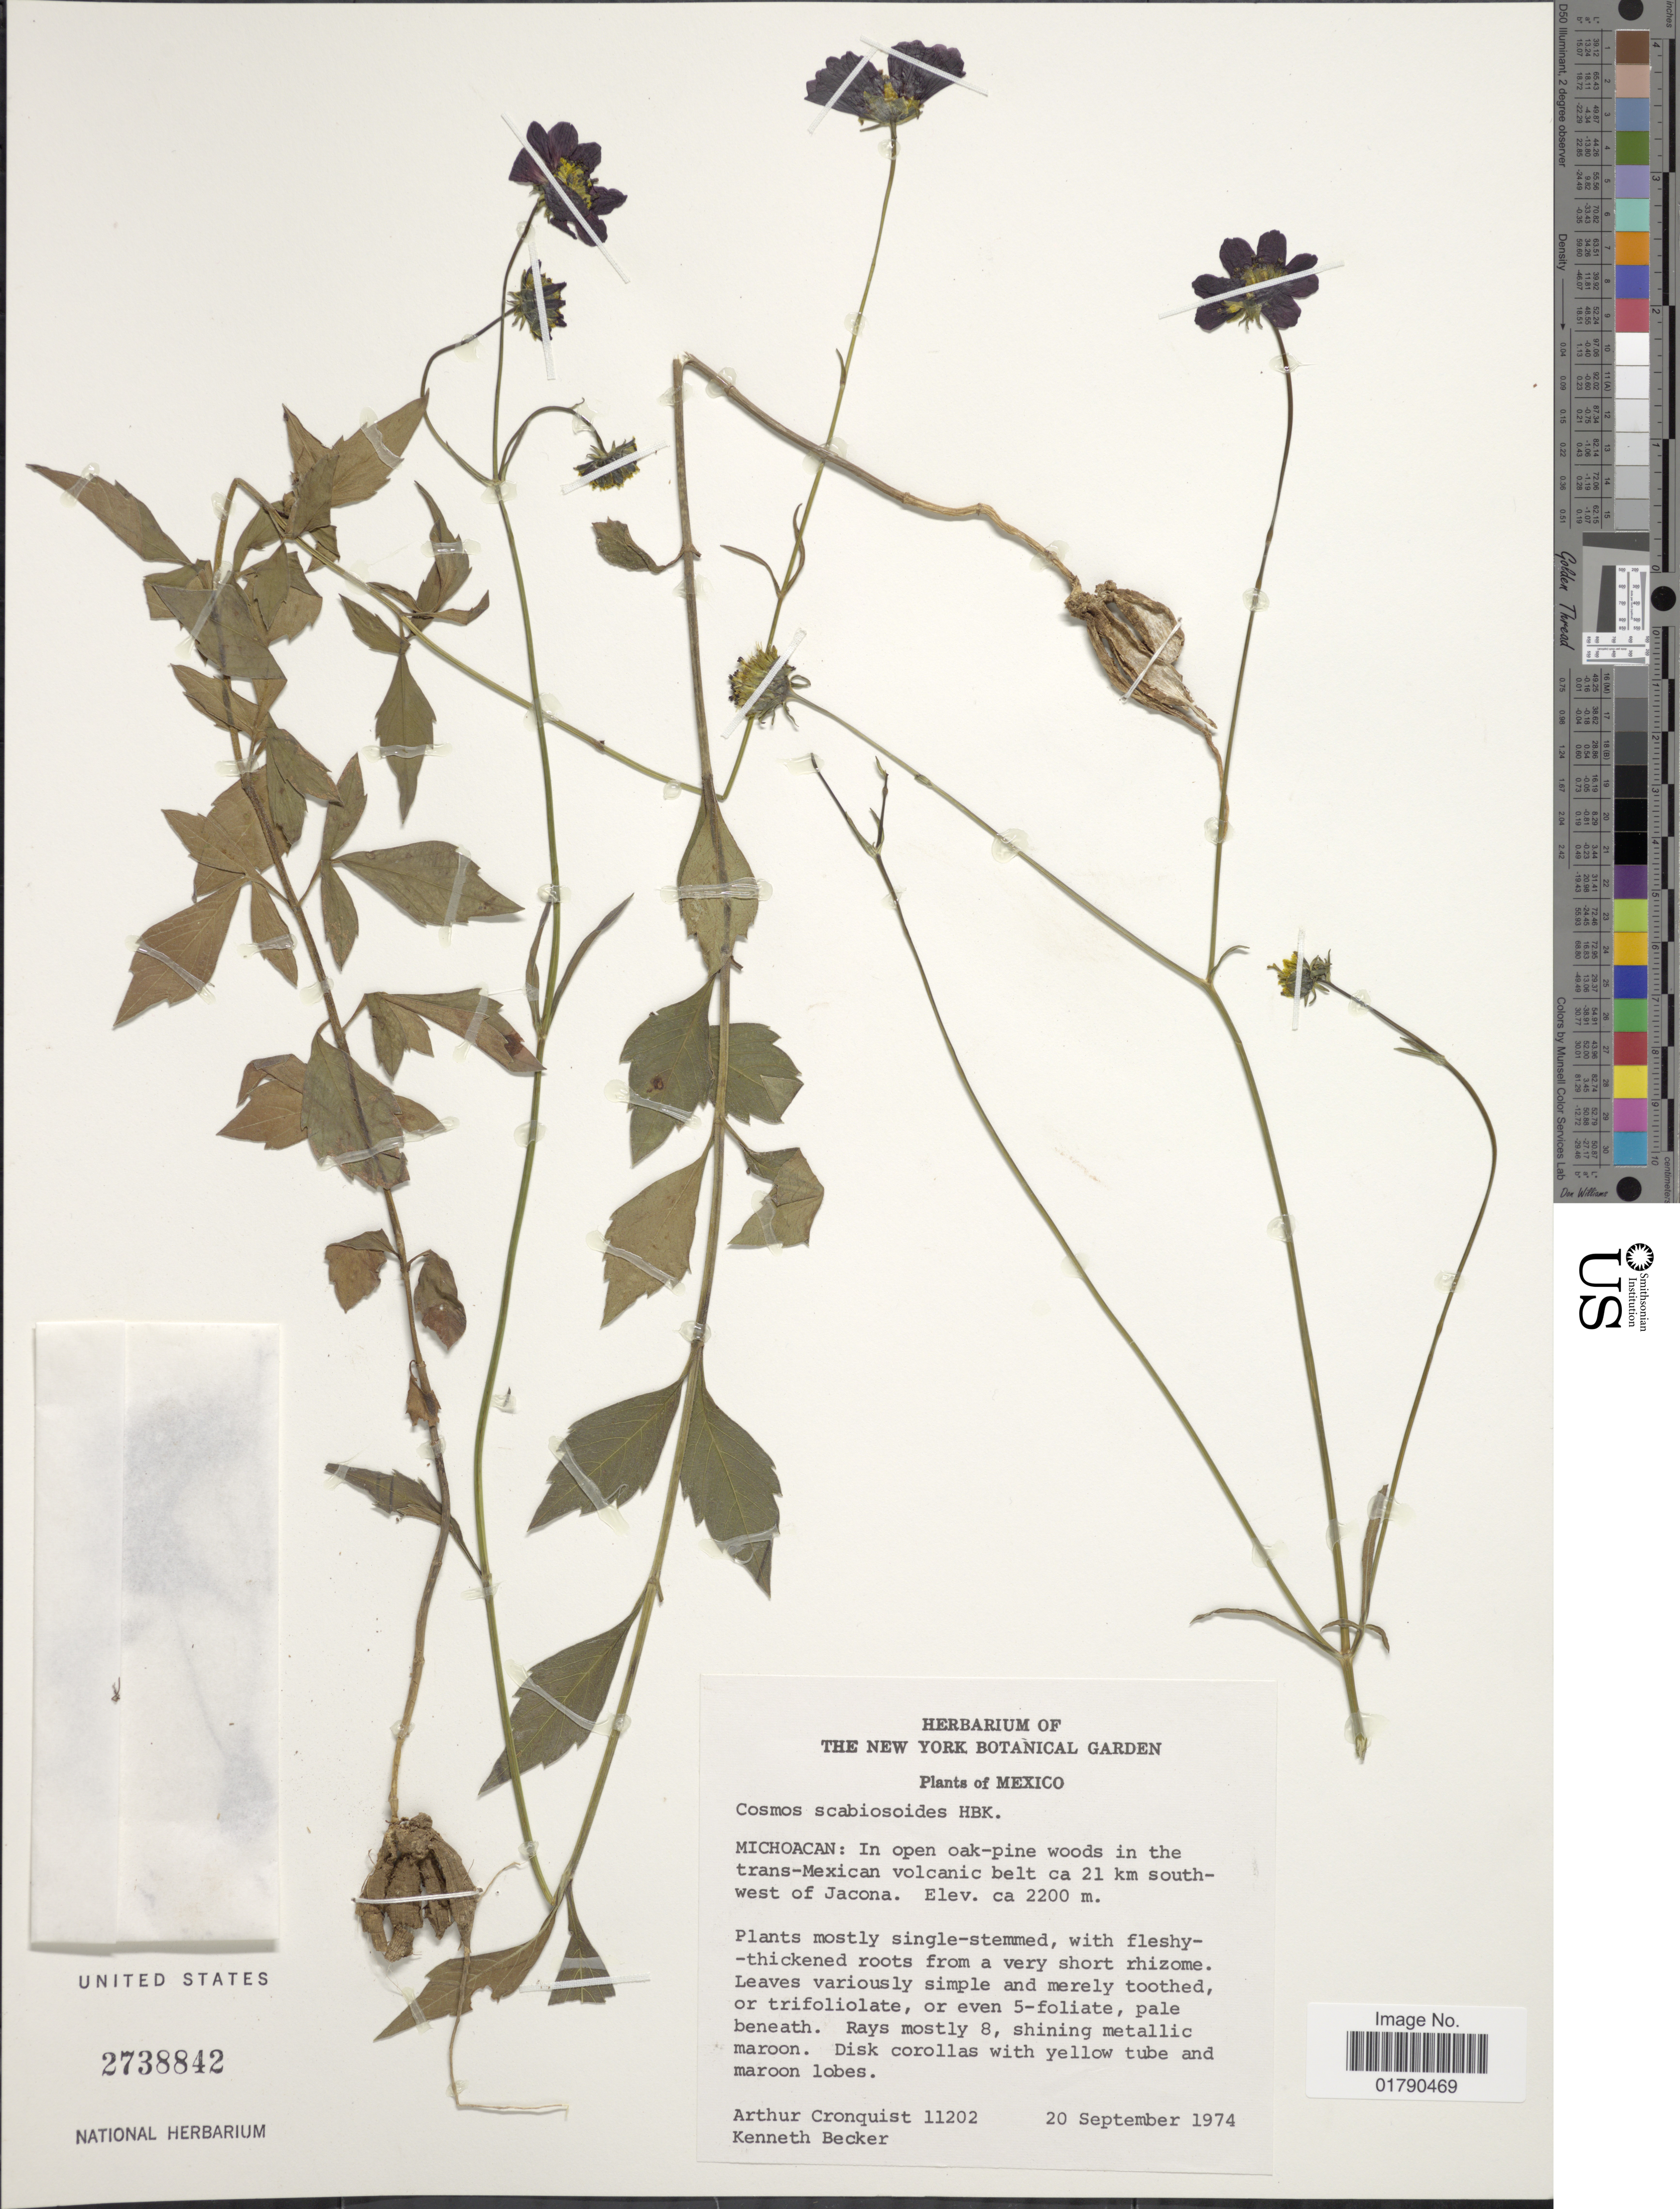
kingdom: Plantae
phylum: Tracheophyta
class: Magnoliopsida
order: Asterales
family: Asteraceae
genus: Cosmos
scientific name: Cosmos scabiosoides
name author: Kunth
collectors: A. J. Cronquist & K. M. Becker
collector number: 11202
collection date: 1974-09-20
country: Mexico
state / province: Michoacán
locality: In the Trans-Mexican volcanic belt ca 21 km southwest of Jacona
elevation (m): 2200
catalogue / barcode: US 2738842